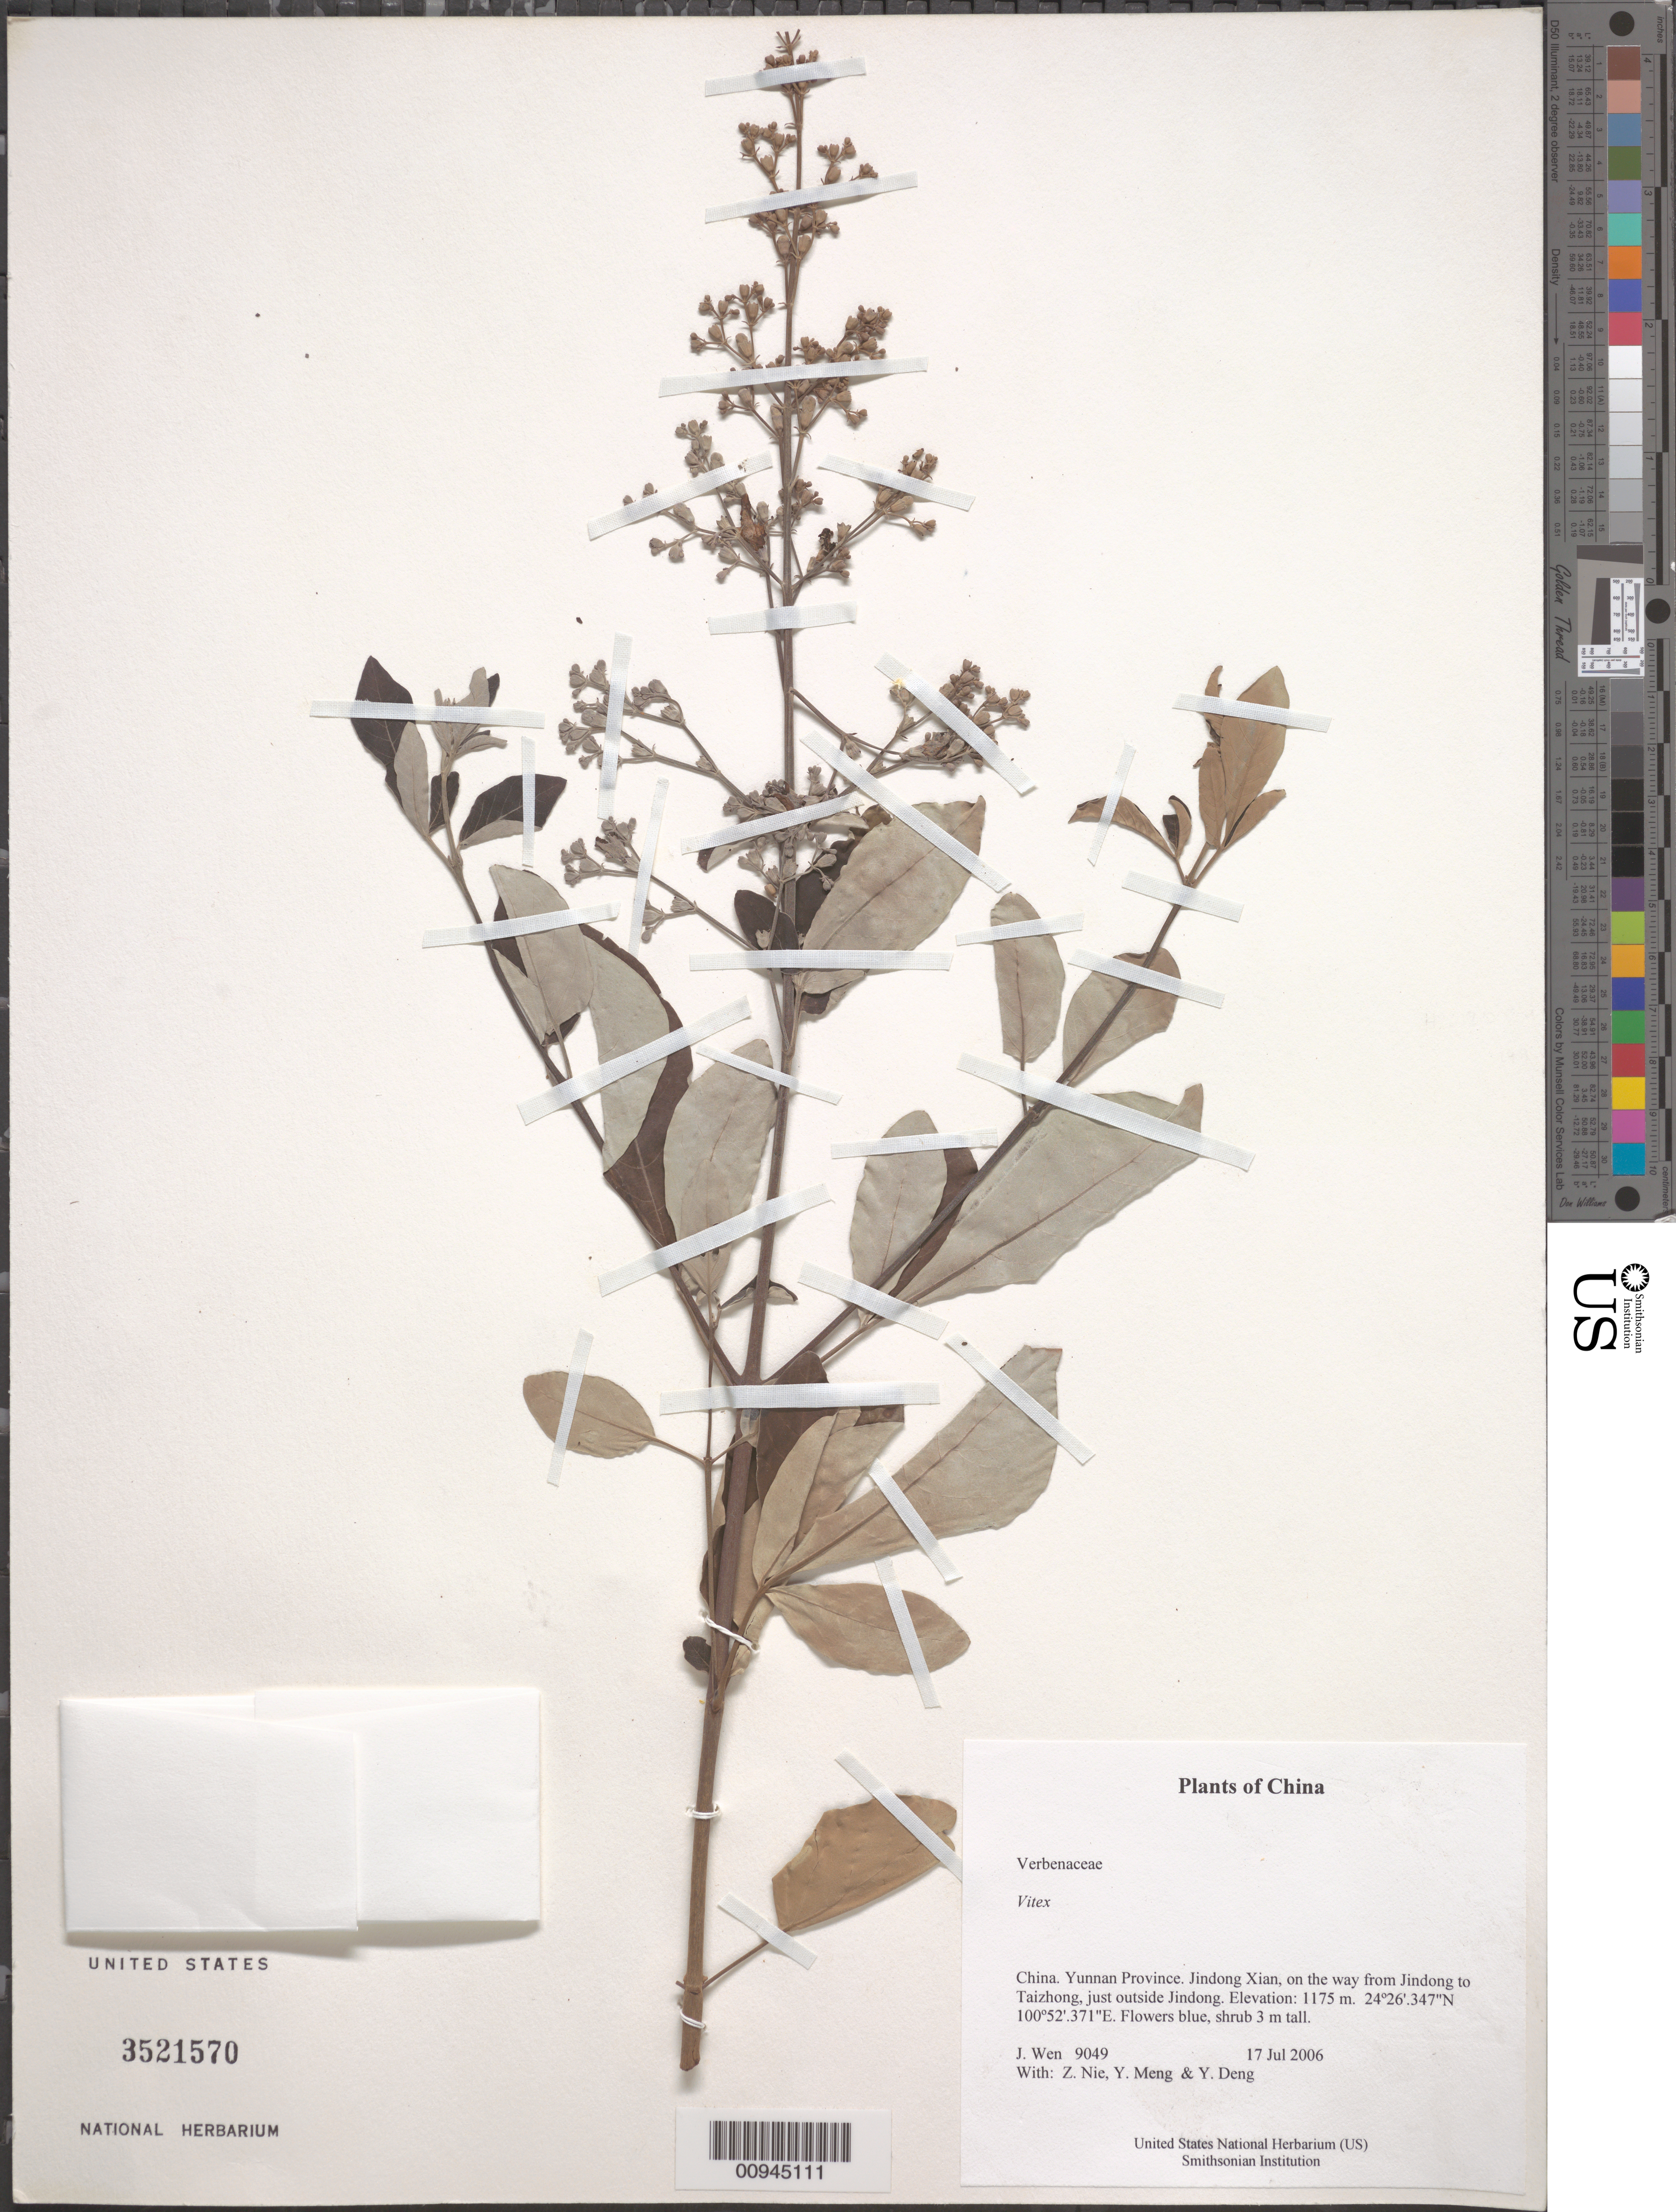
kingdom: Plantae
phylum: Tracheophyta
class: Magnoliopsida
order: Lamiales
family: Lamiaceae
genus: Vitex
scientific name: Vitex sp.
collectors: J. Wen, Z. Nie, Y. Meng & Y. Deng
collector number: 9049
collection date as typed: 17 Jul 2006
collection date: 2006-07-17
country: China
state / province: Yunnan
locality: Yunnan Province. Jindong Xian, on the way from Jindong to Taizhong, just outside Jindong.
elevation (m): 1175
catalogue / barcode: US 3521570